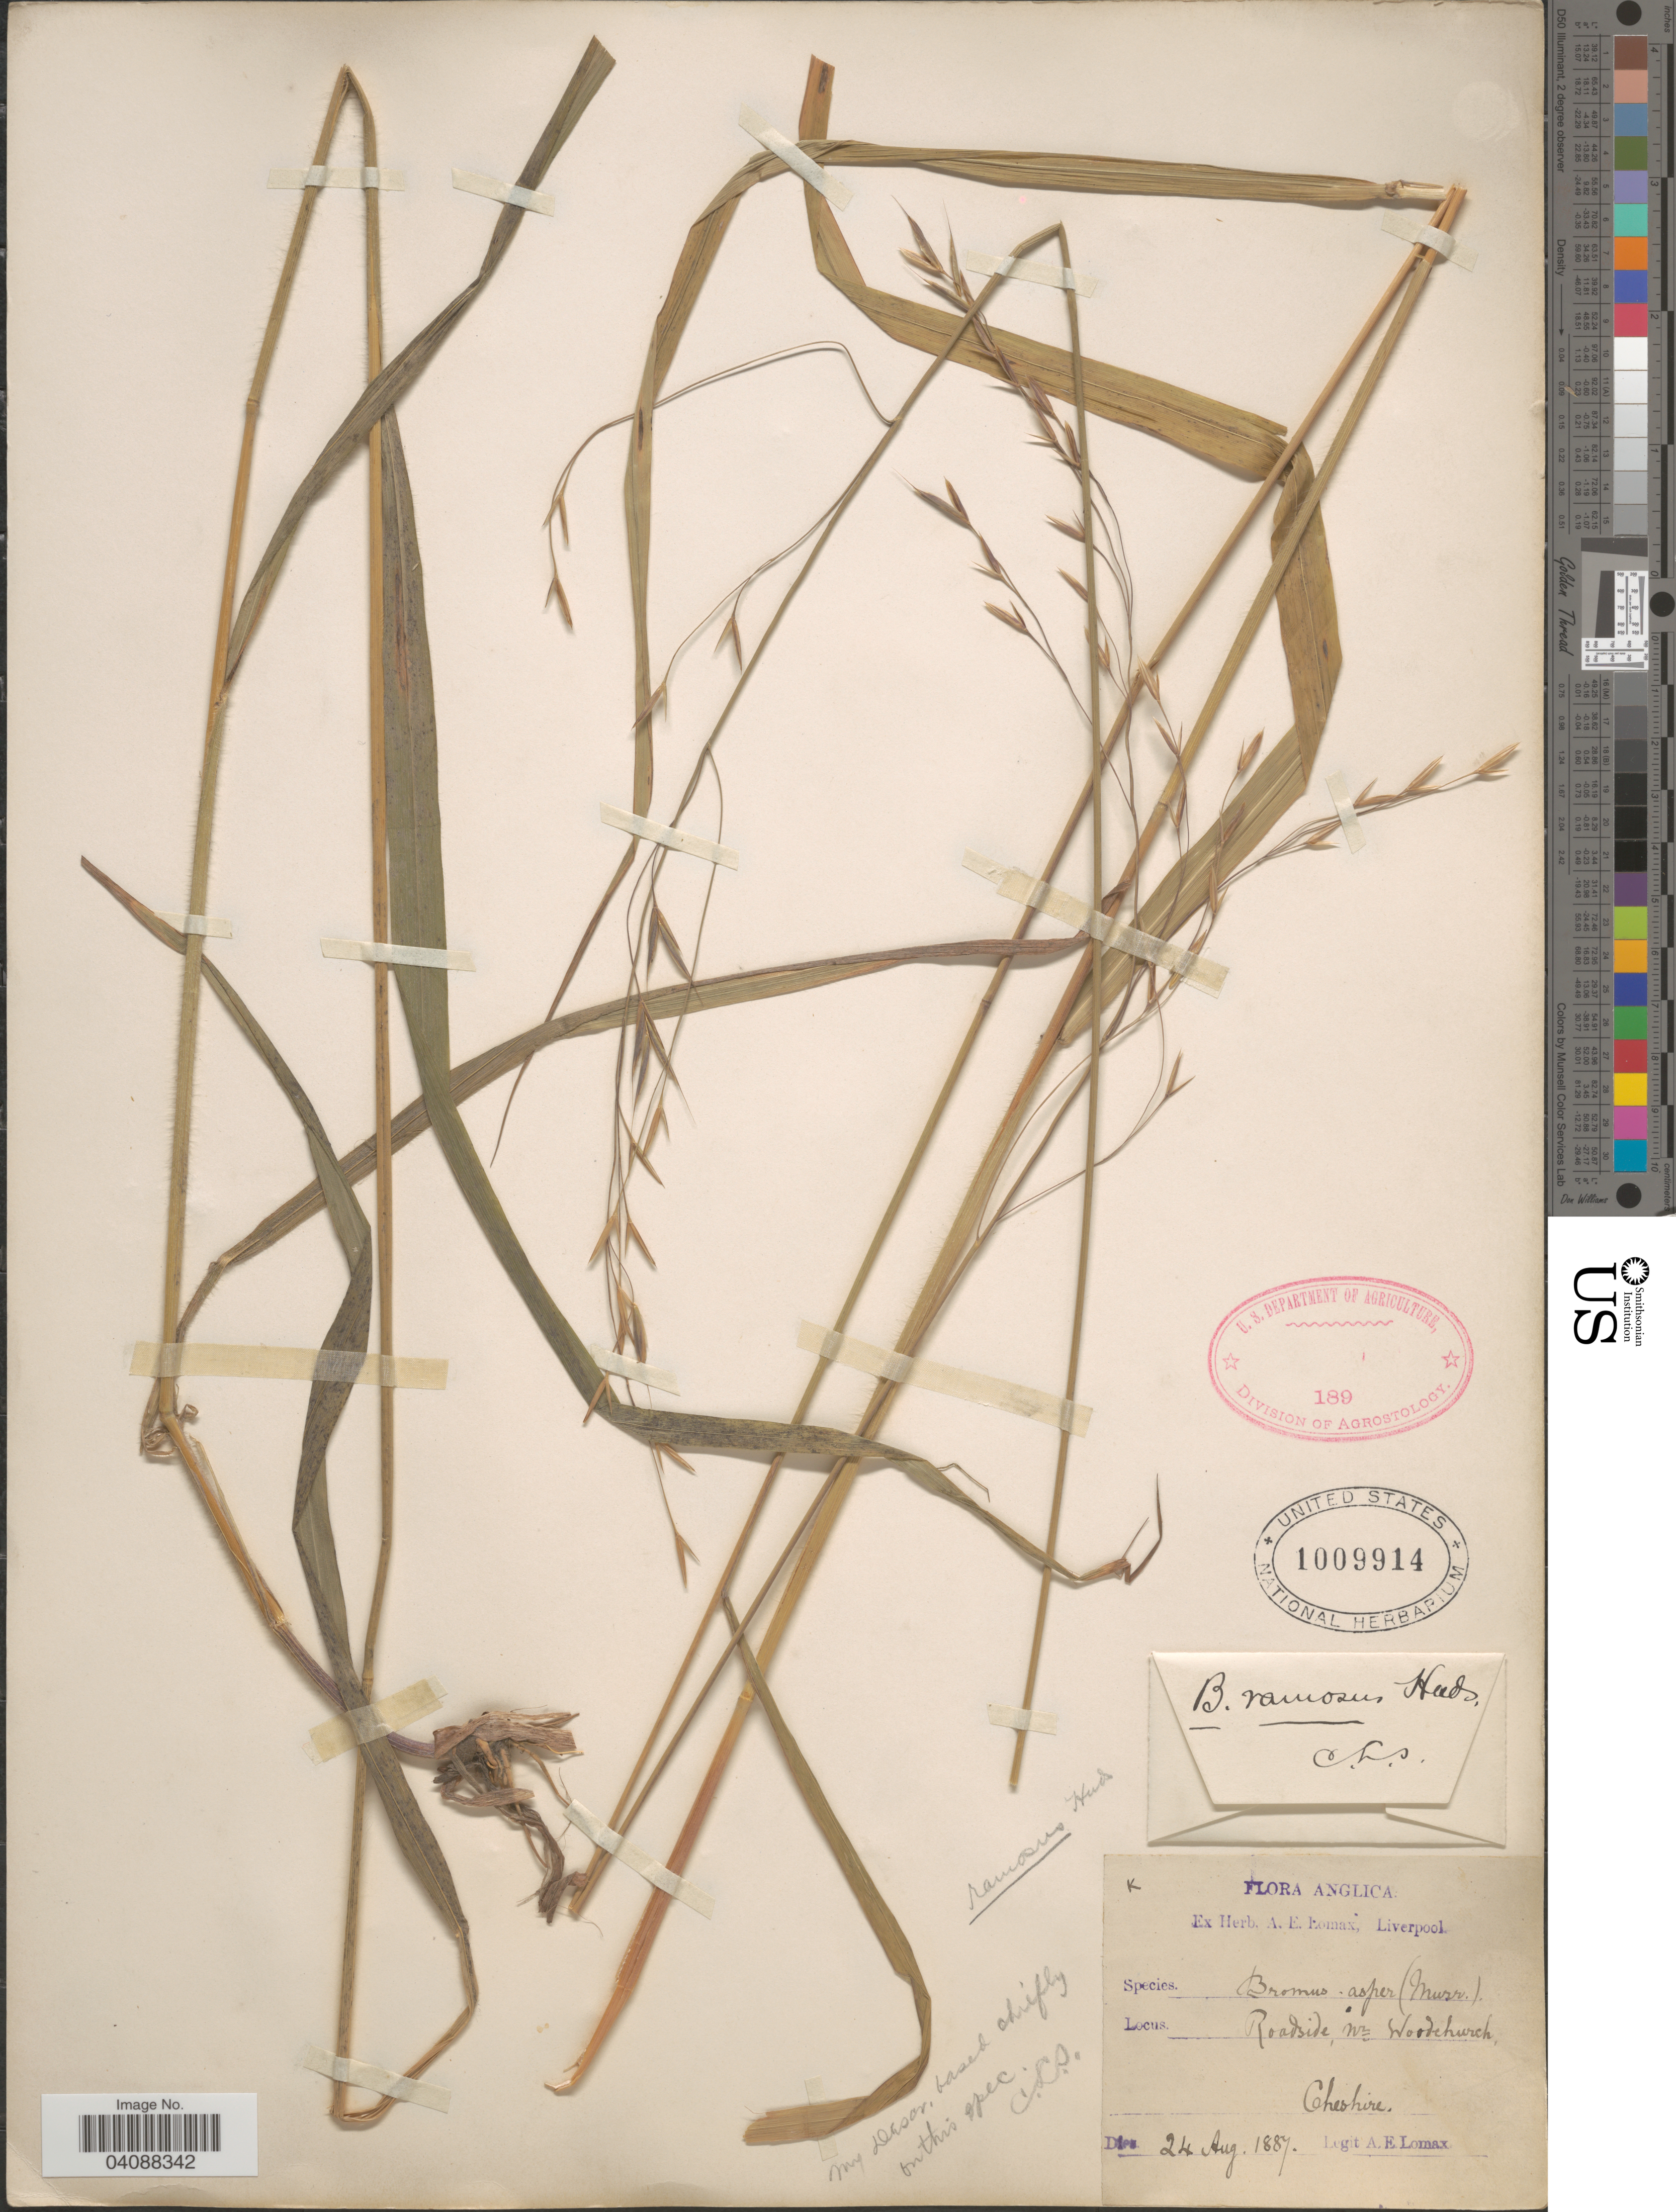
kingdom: Plantae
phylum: Tracheophyta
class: Liliopsida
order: Poales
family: Poaceae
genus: Bromus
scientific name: Bromus ramosus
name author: Huds.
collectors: A. Lomax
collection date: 1887-08-24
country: United Kingdom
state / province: England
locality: Anglica. Roadside, nr Woodchurch, Cheshire.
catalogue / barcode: US 1009914